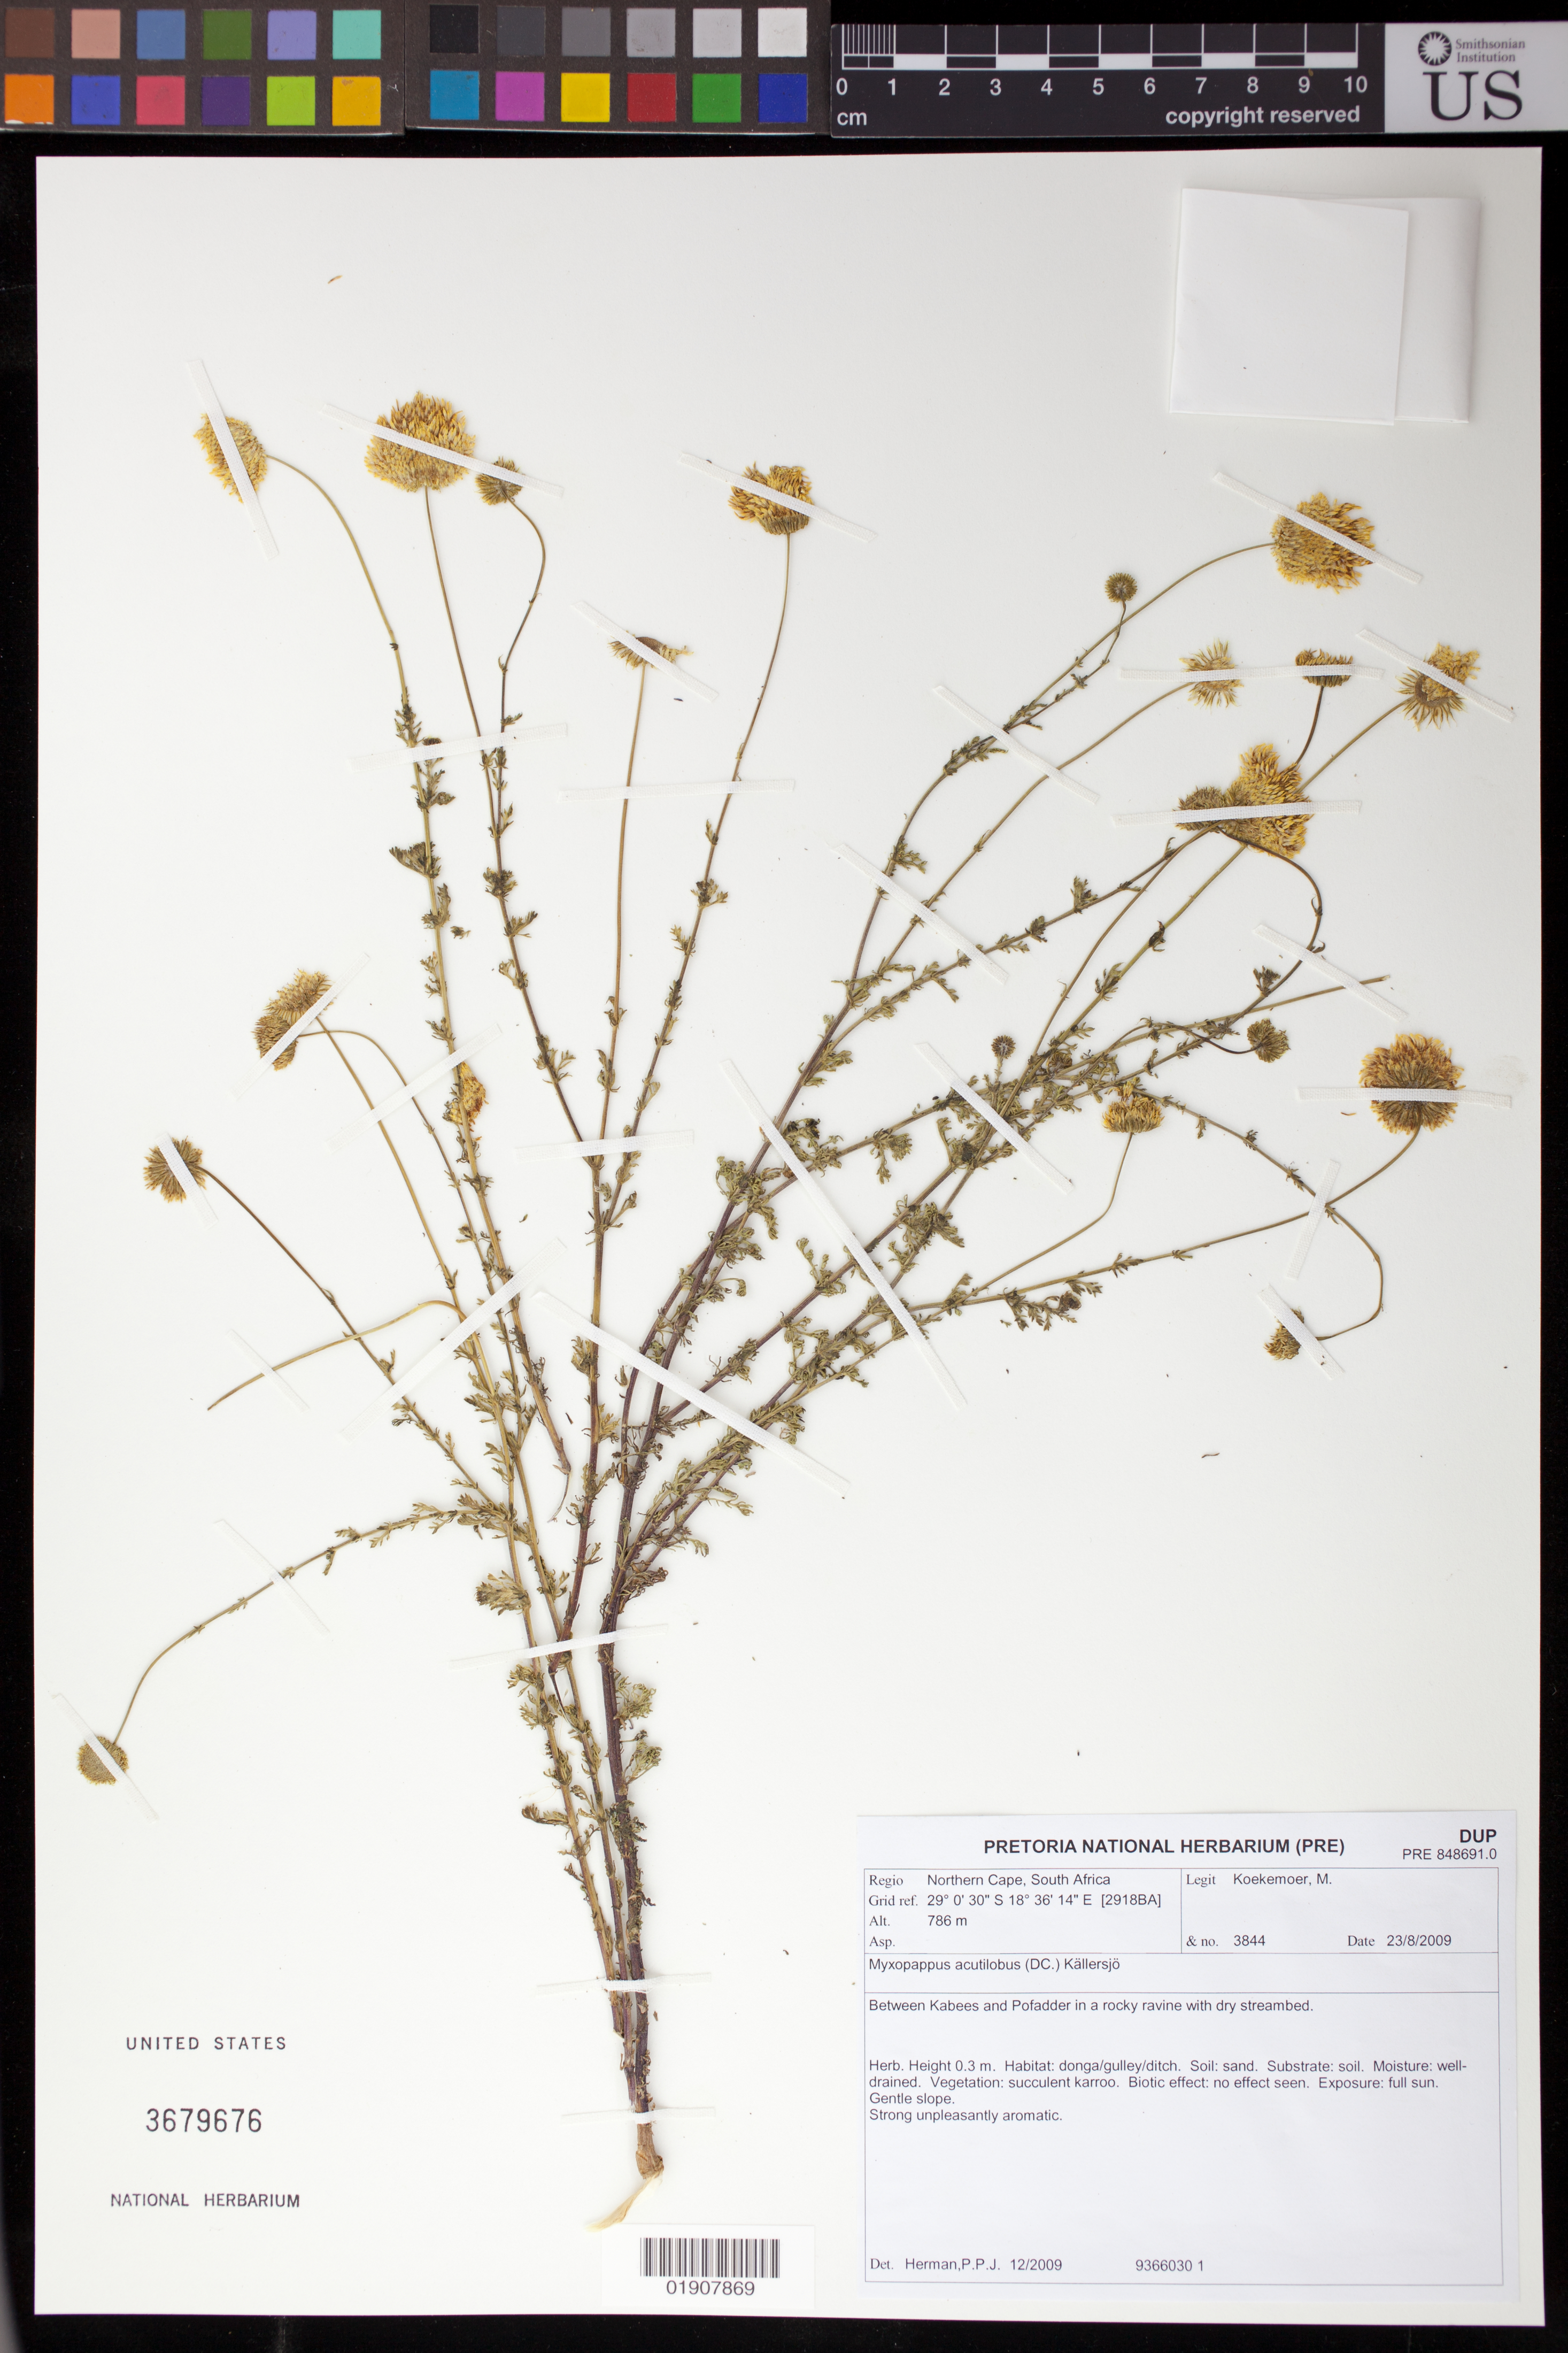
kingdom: Plantae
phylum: Tracheophyta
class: Magnoliopsida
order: Asterales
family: Asteraceae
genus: Myxopappus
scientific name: Myxopappus acutilobus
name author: (DC.) Källersjö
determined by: Herman, P. P. J.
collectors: M. Koekemoer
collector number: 3844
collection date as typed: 23 August 2009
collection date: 2009-08-23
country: South Africa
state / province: Northern Cape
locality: Between Kabees and Pofadder in a rocky ravine with dry streambed.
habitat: Donga/gulley/ditch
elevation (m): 786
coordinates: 29 00 30 S, 18 36 14 E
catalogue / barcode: US 3679676